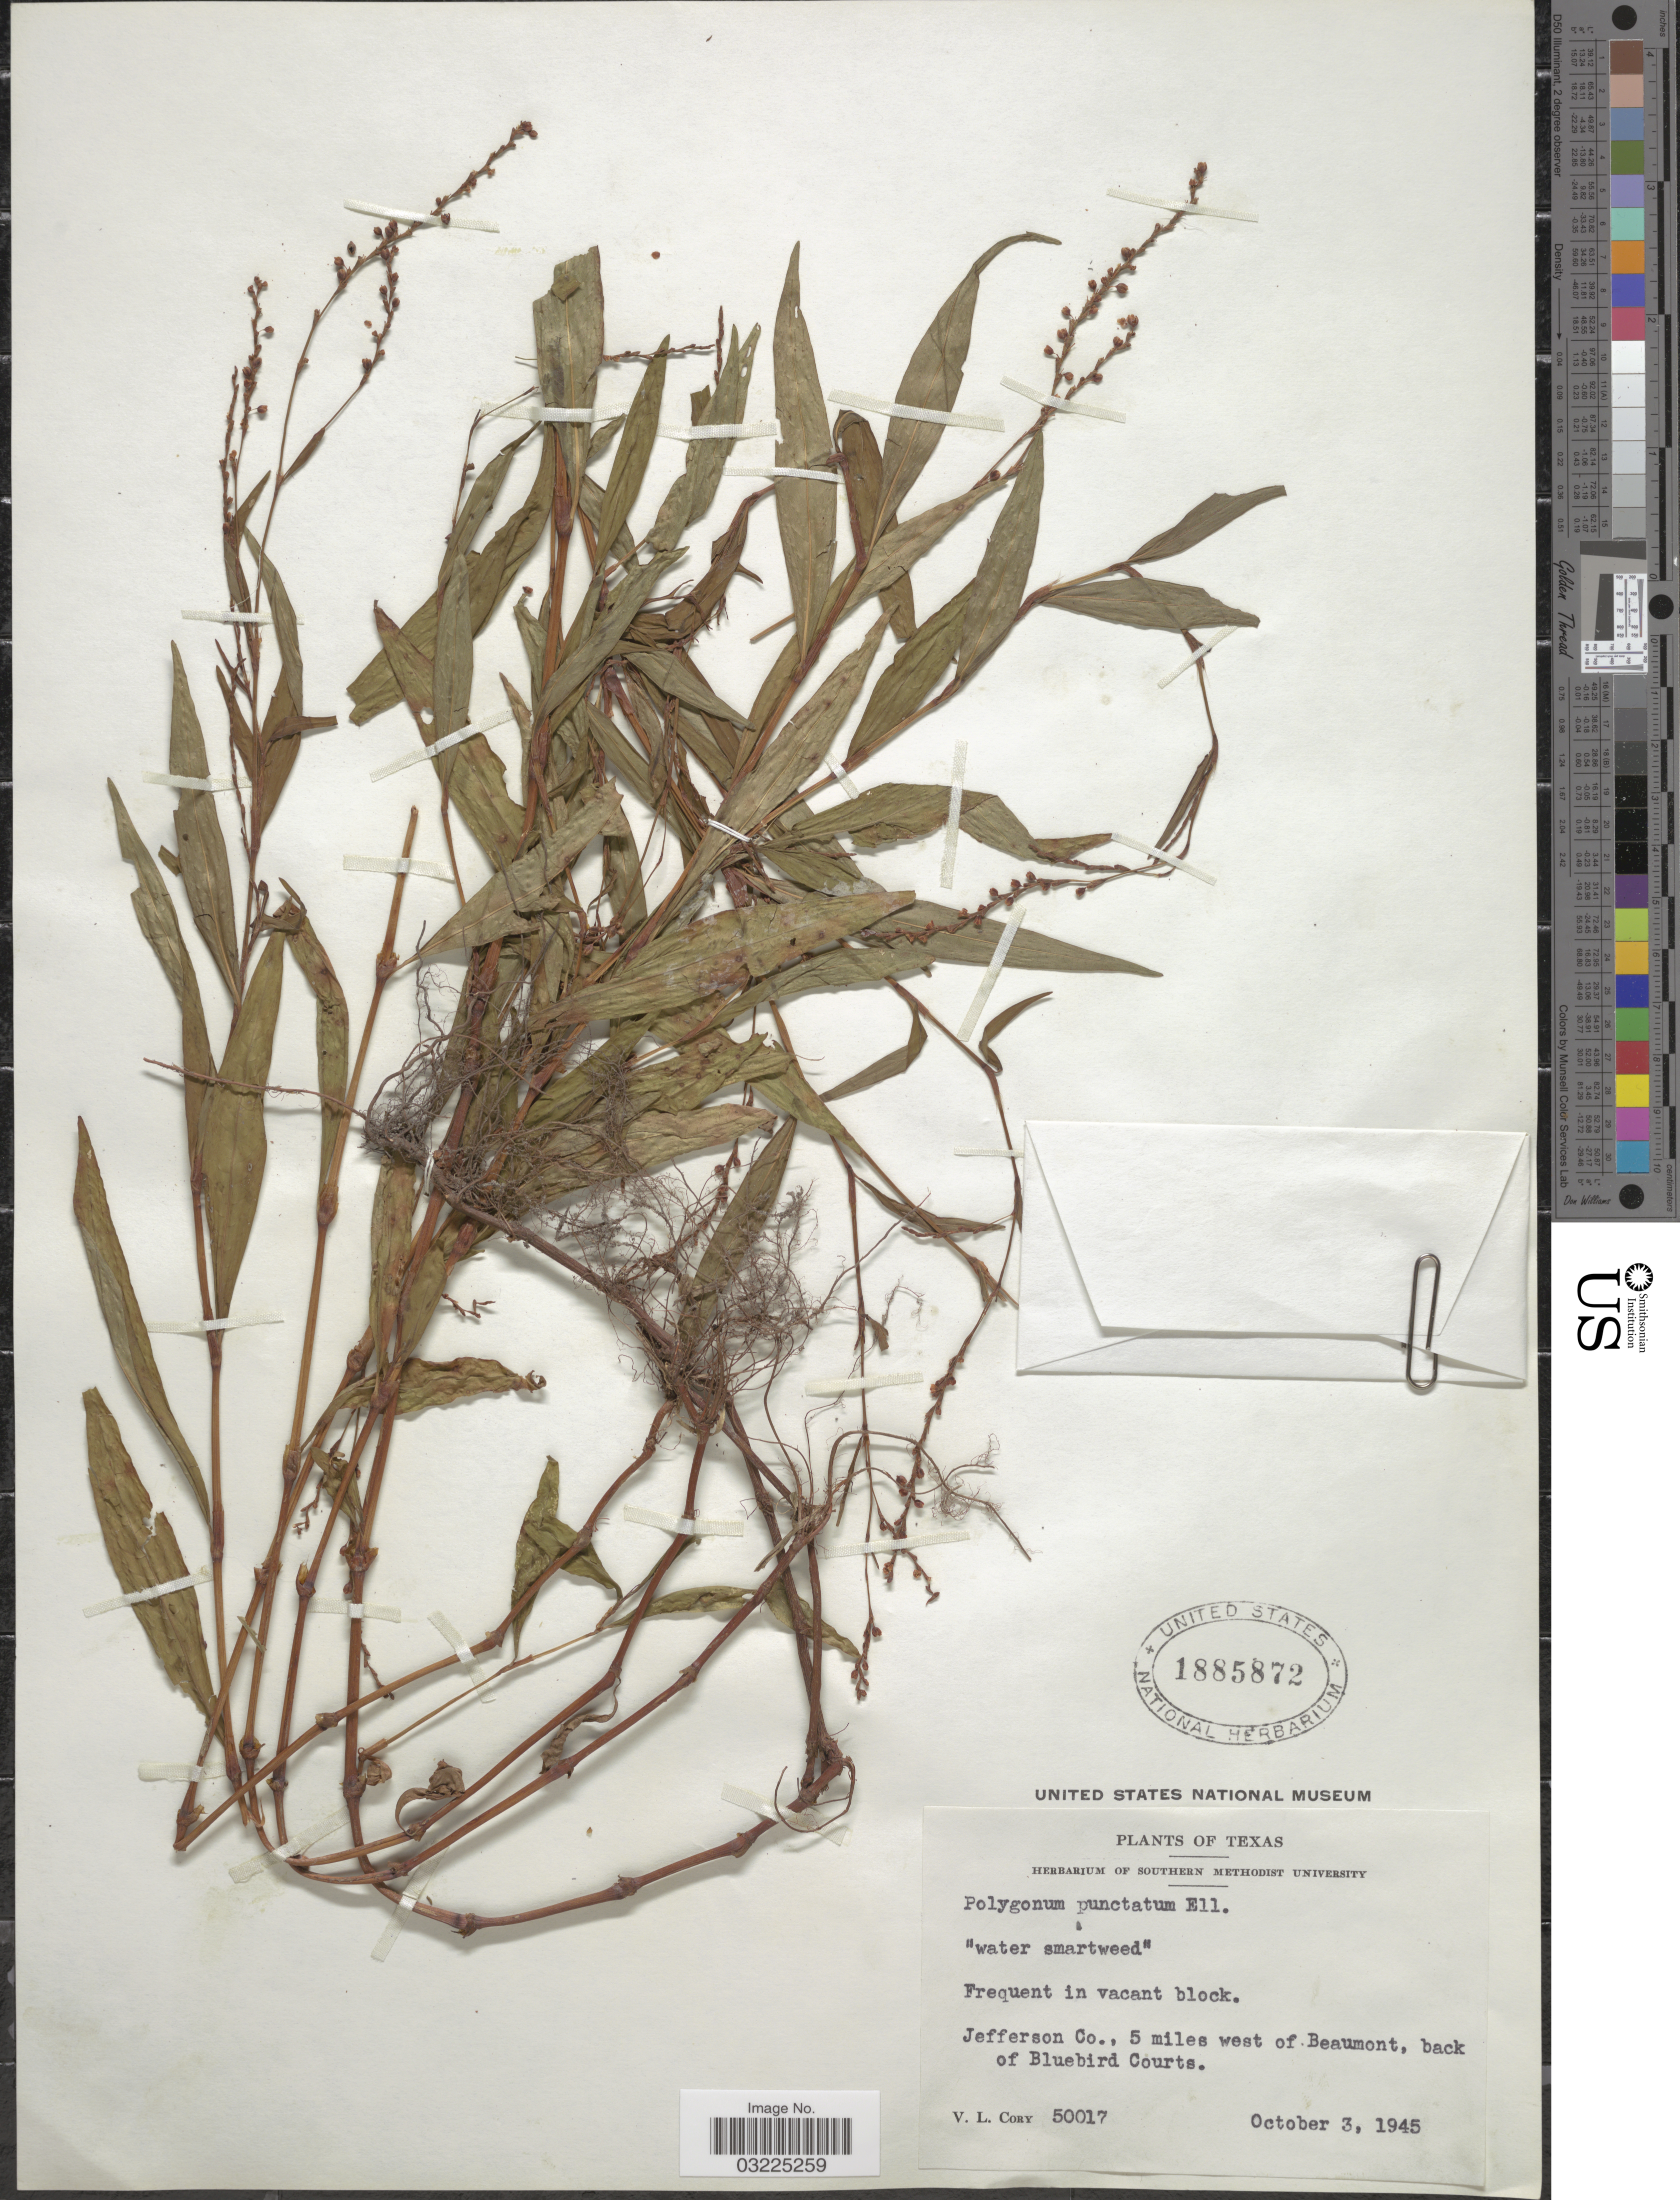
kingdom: Plantae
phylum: Tracheophyta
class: Magnoliopsida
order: Caryophyllales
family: Polygonaceae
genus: Persicaria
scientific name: Persicaria hydropiperoides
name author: (Michx.) Small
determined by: Atha, D. E.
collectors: V. Cory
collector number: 50017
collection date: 1945-10-03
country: United States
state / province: Texas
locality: Jefferson Co., 5 miles west of Beaumont, back of Bluebird Courts.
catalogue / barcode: US 1885872